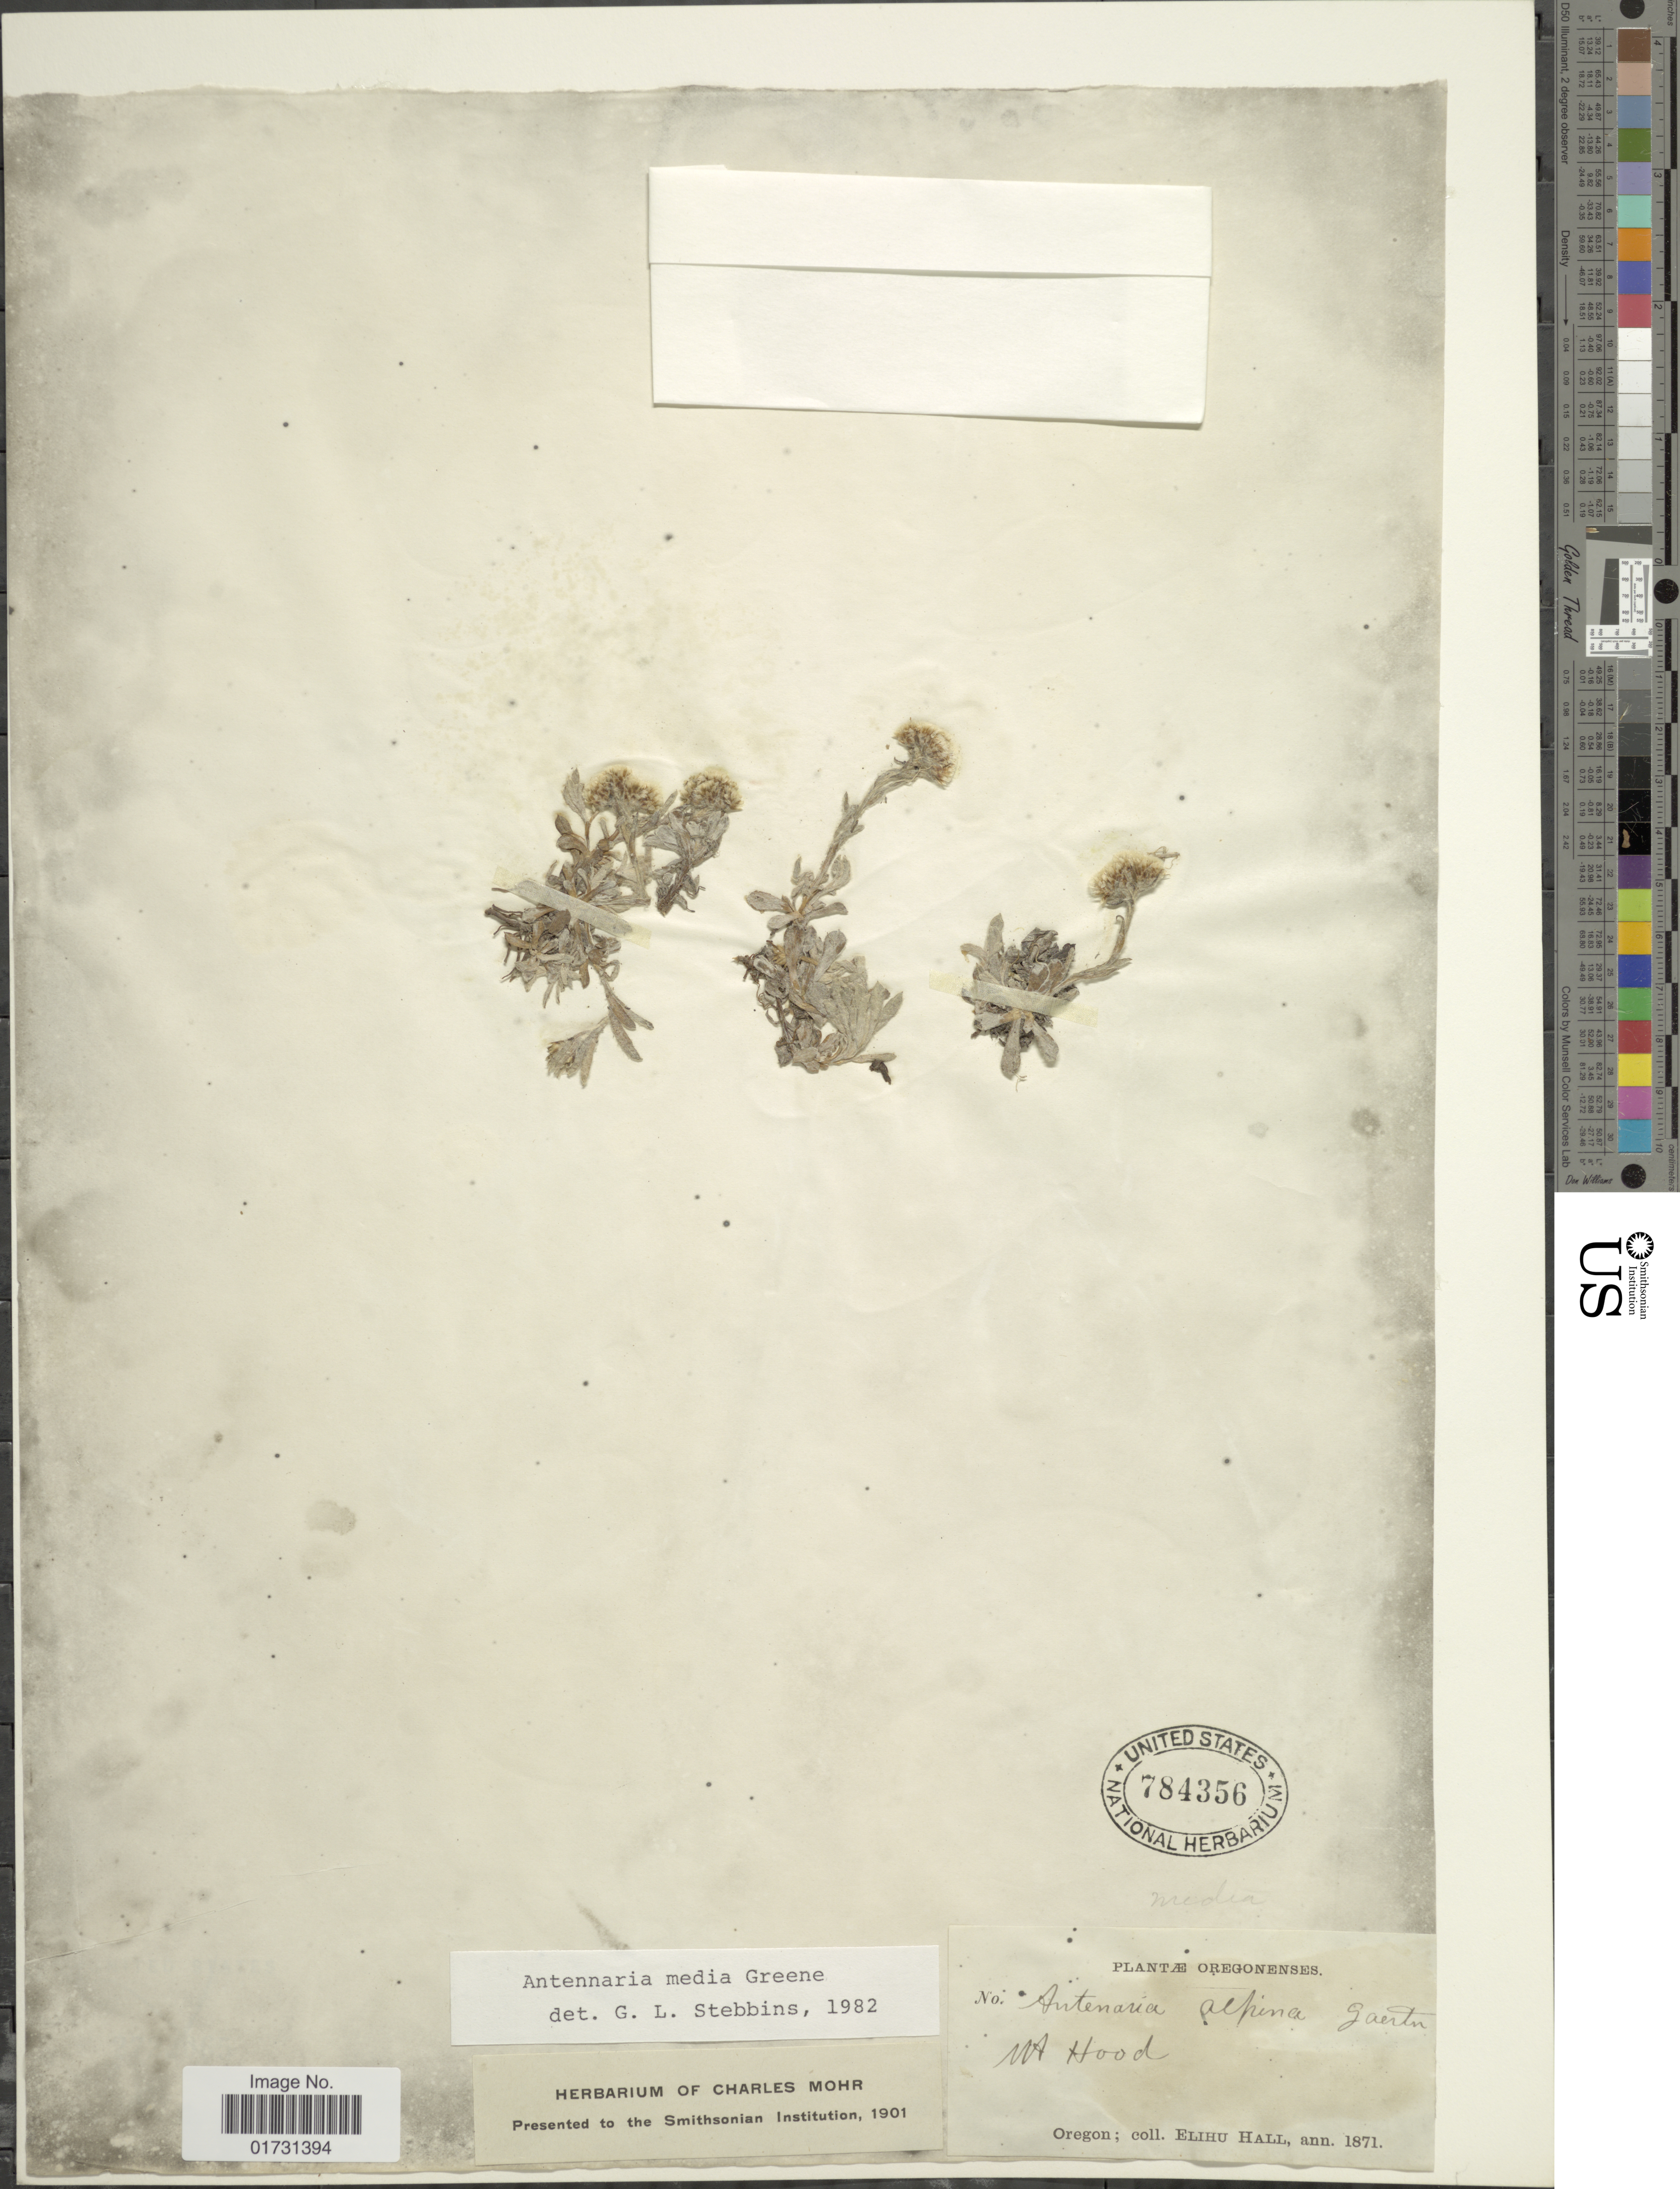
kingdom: Plantae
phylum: Tracheophyta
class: Magnoliopsida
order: Asterales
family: Asteraceae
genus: Antennaria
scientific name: Antennaria media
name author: Greene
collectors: E. Hall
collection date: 1871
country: United States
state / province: Oregon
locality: Mt. Hood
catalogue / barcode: US 784356